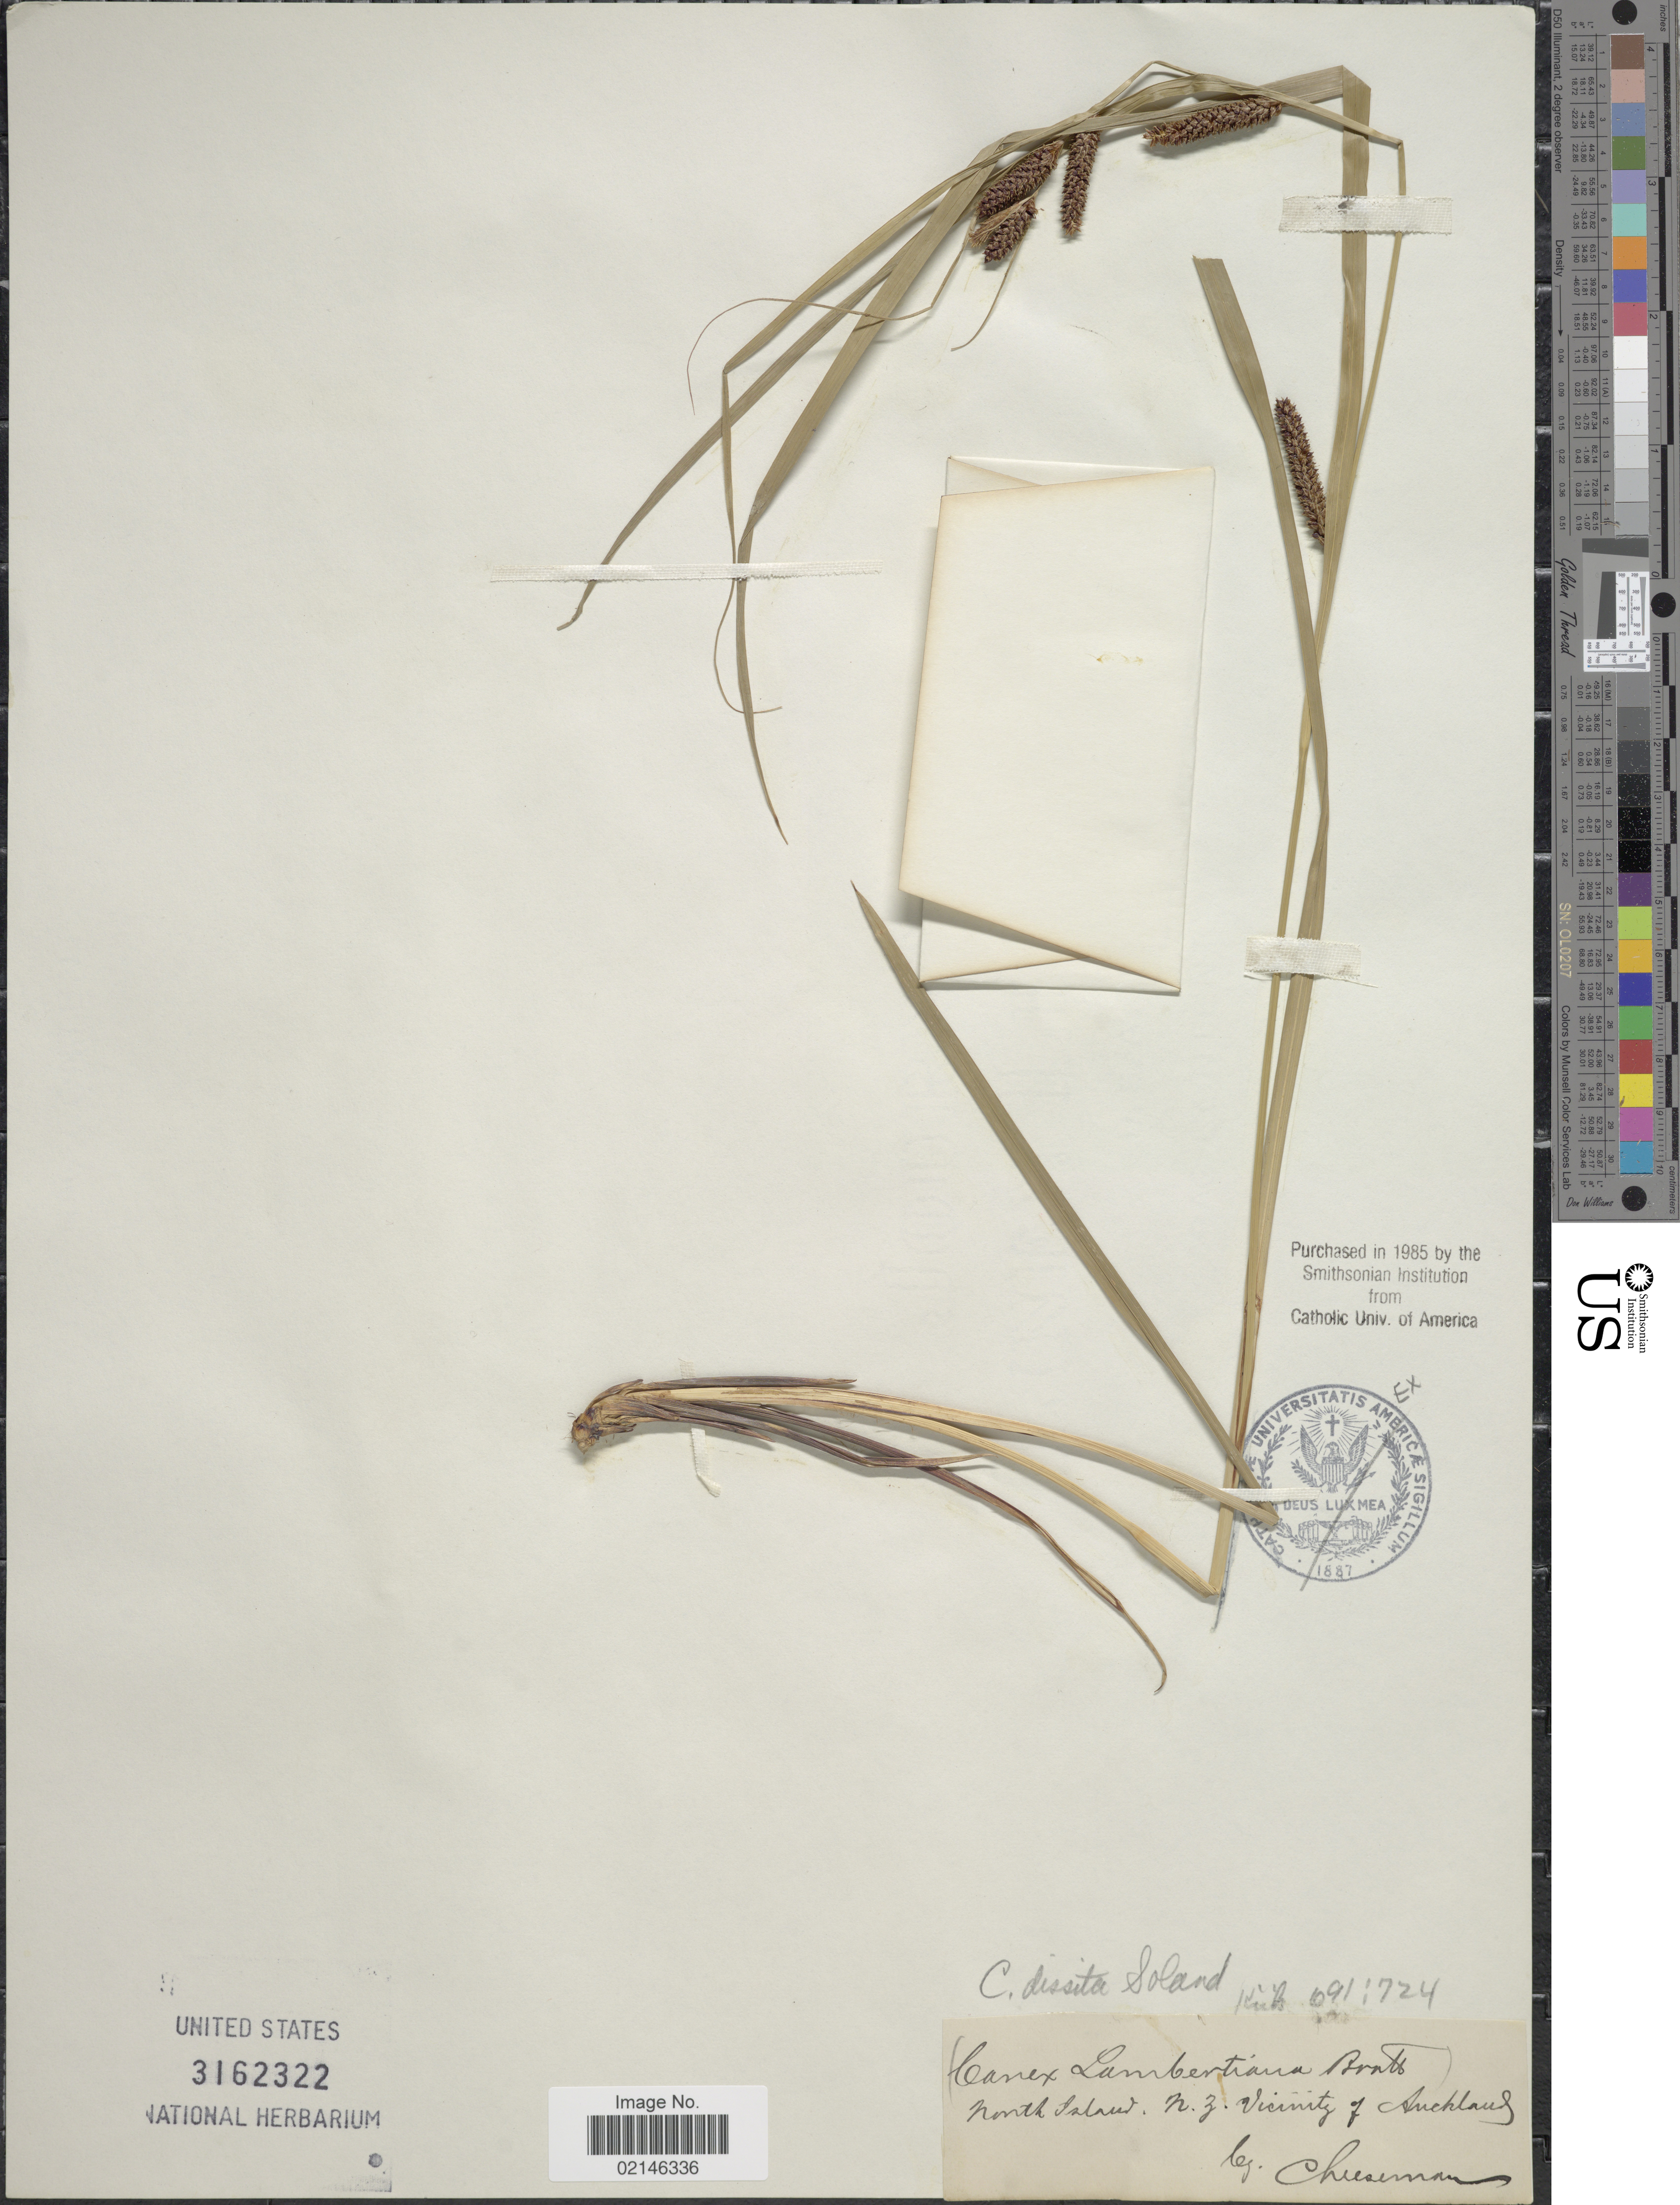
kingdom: Plantae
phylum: Tracheophyta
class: Liliopsida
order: Poales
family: Cyperaceae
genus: Carex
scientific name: Carex dissita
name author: Sol. ex Boott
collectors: Cheeseman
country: New Zealand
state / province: Auckland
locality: North Island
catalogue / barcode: US 3162322